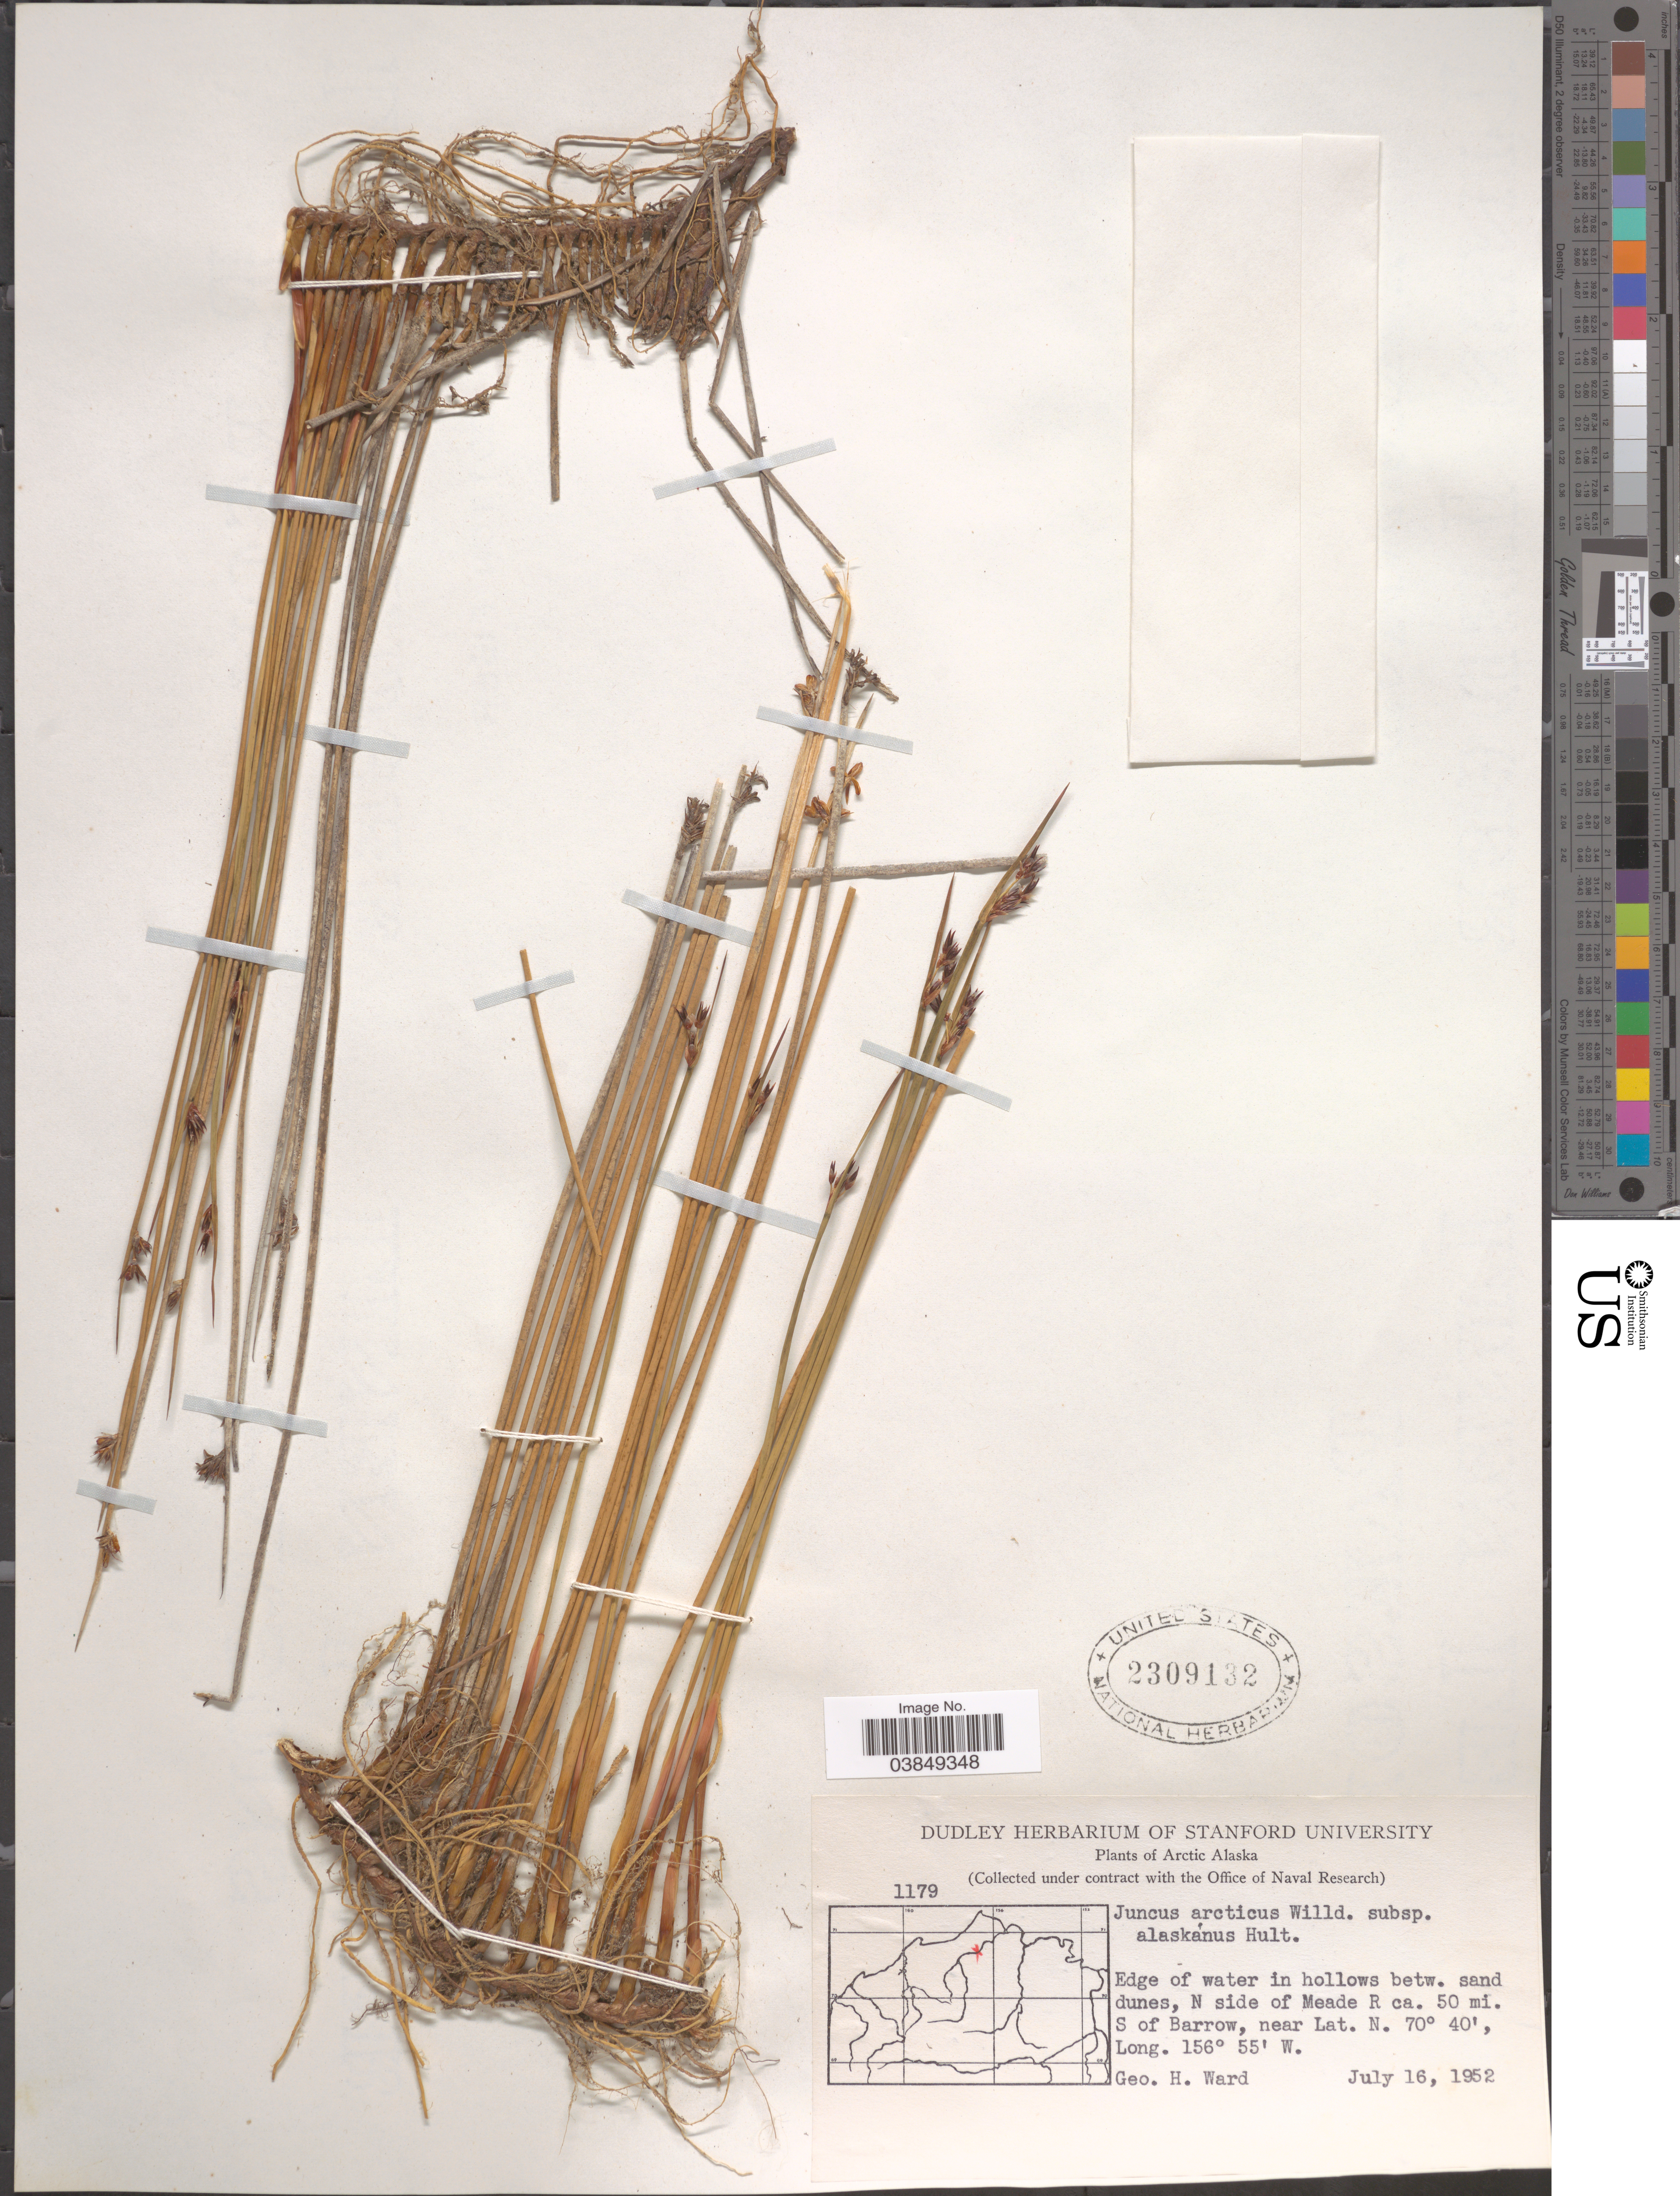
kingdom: Plantae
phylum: Tracheophyta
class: Liliopsida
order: Poales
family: Juncaceae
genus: Juncus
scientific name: Juncus arcticus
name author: Willd.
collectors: G. H. Ward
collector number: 1179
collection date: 1952-07-16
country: United States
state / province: Alaska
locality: Arctic Alaska. Edge of water in hollows betw. sand dunes, N side of Meade R ca. 50 mi. S of Barrow.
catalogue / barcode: US 2309132